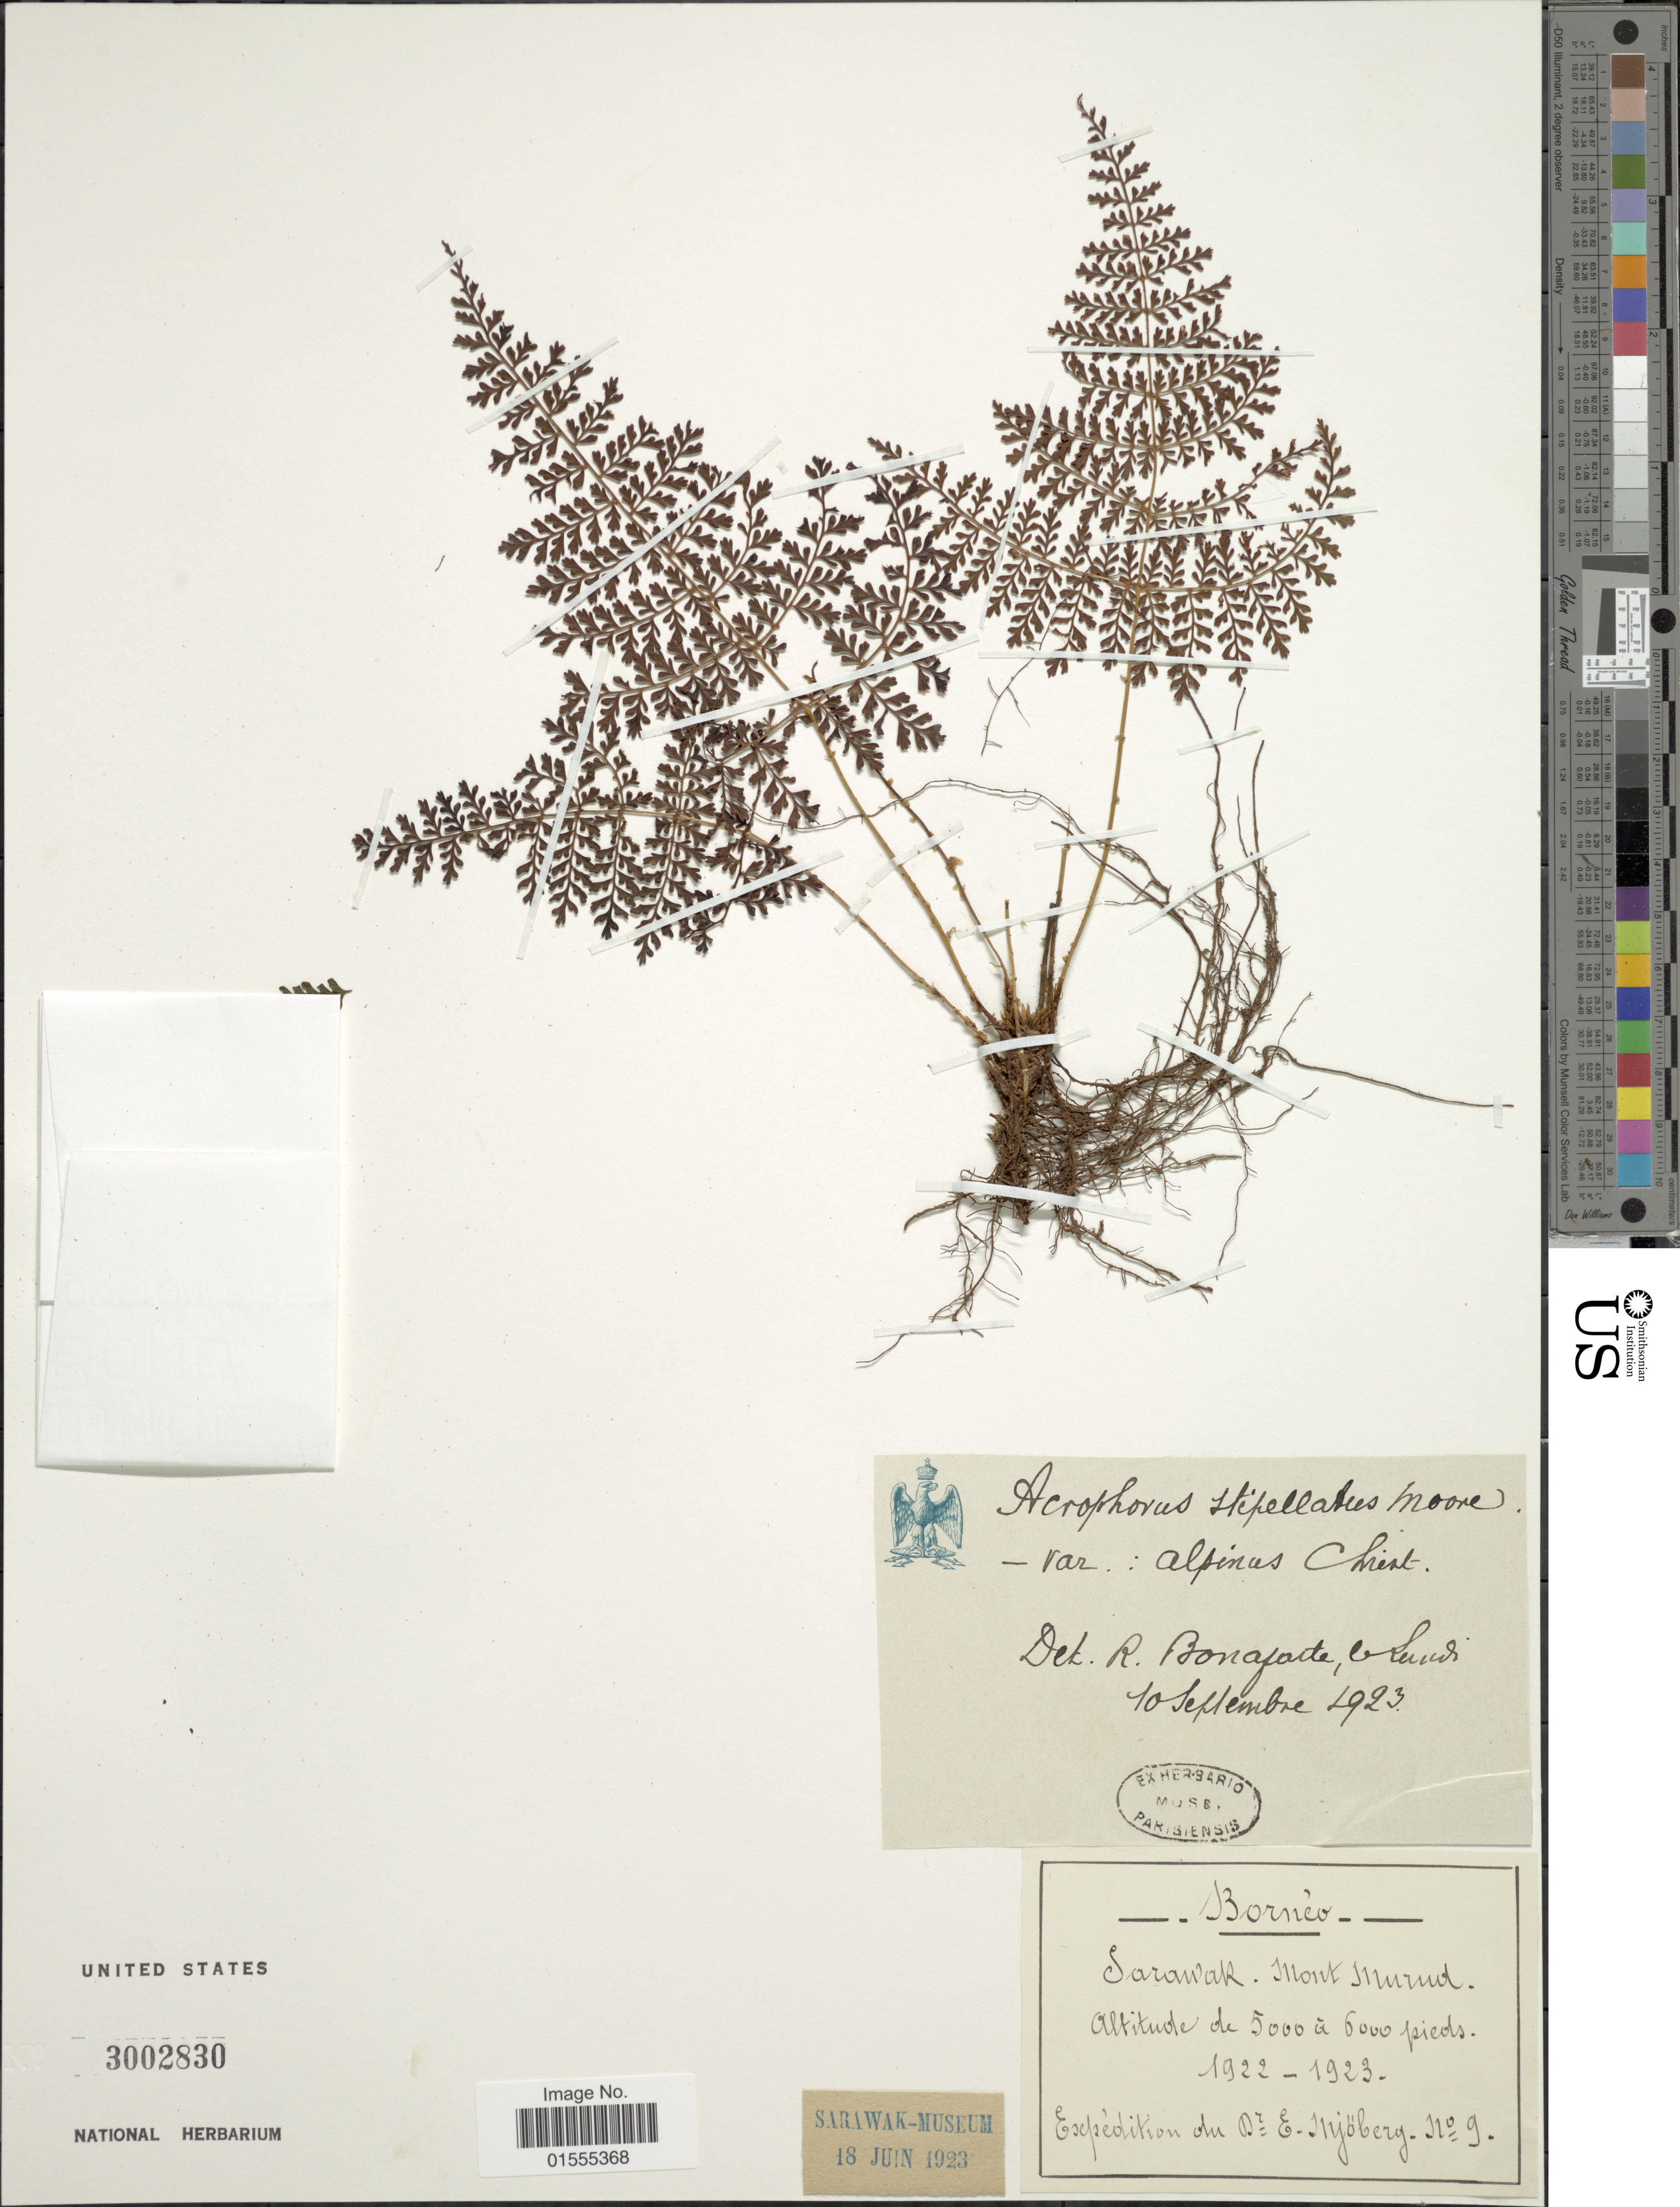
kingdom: Plantae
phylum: Tracheophyta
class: Polypodiopsida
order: Polypodiales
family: Dryopteridaceae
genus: Dryopteris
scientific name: Dryopteris nodosa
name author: (C. Presl) Li Bing Zhang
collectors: E. Mjoberg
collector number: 9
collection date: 1922/1923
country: Malaysia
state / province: Sarawak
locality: Mont Murud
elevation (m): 1524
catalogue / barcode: US 3002830